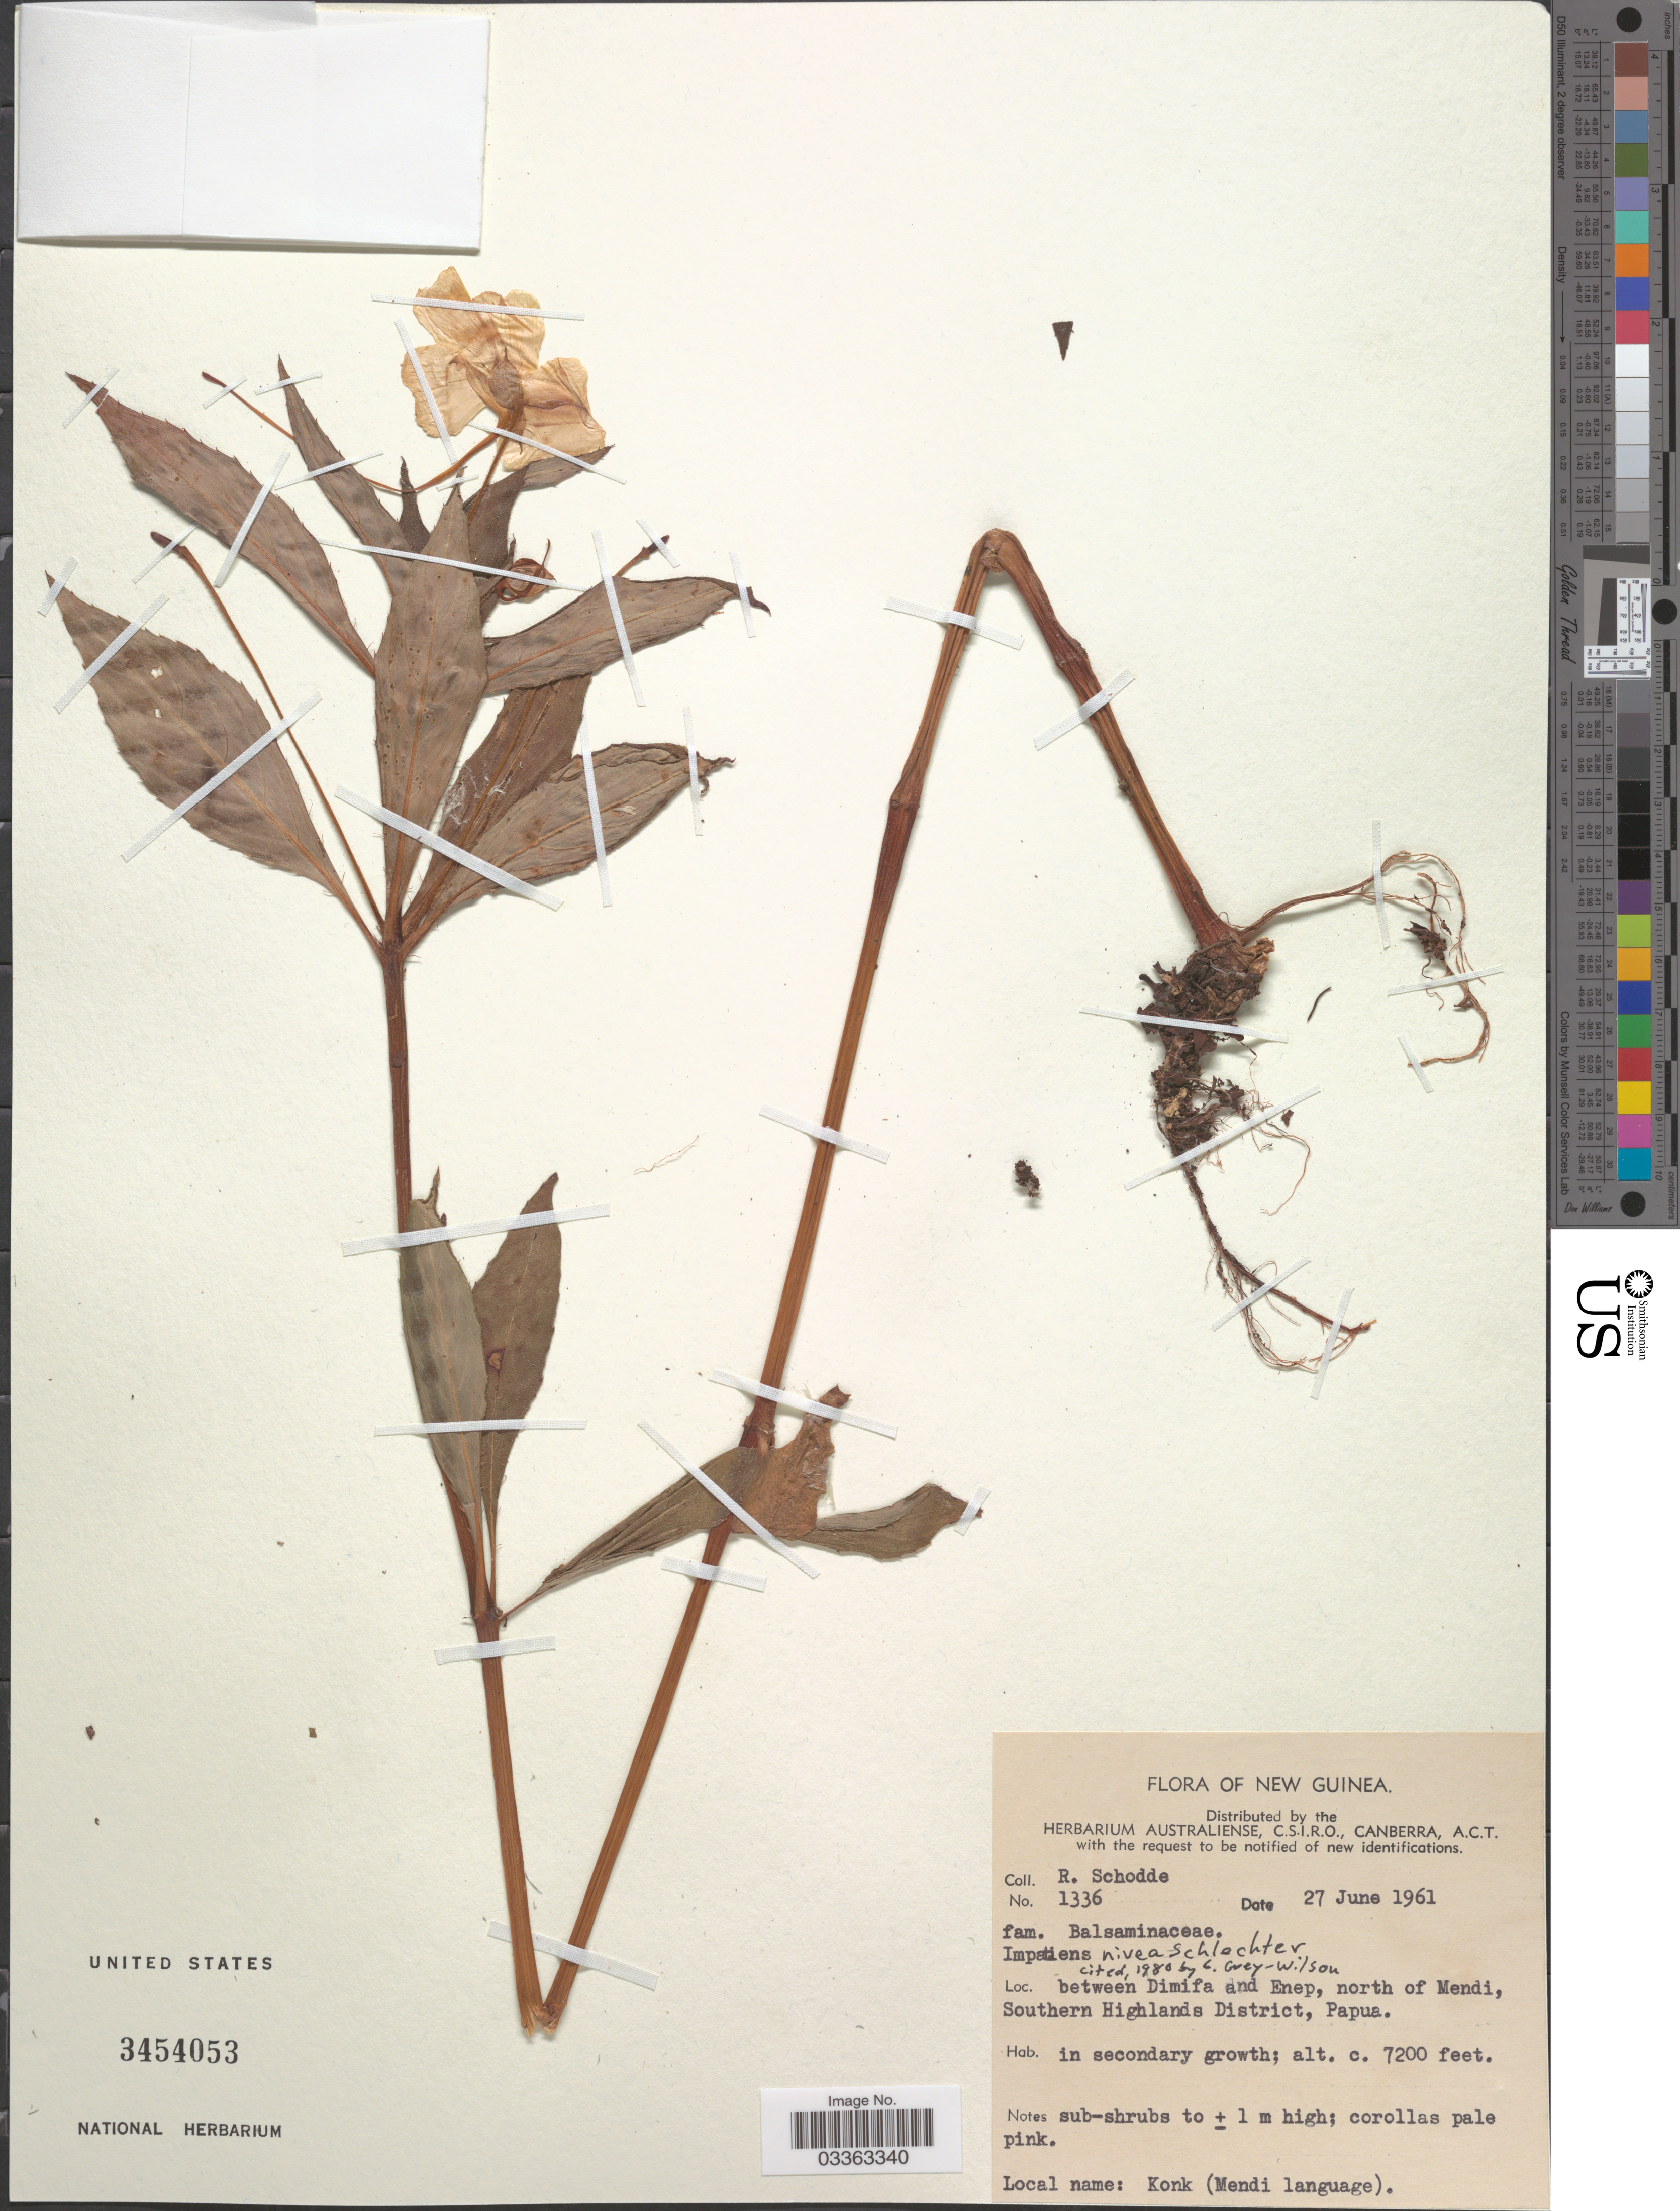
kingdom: Plantae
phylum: Tracheophyta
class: Magnoliopsida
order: Ericales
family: Balsaminaceae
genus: Impatiens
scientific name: Impatiens nivea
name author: Schltr.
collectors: R. Schodde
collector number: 1336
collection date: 1961-06-27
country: Papua New Guinea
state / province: Southern Highlands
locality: New Guinea. Between Dimifa and Enep, north of Mendi, Southern Highlands District, Papua.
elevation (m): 2195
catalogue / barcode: US 3454053